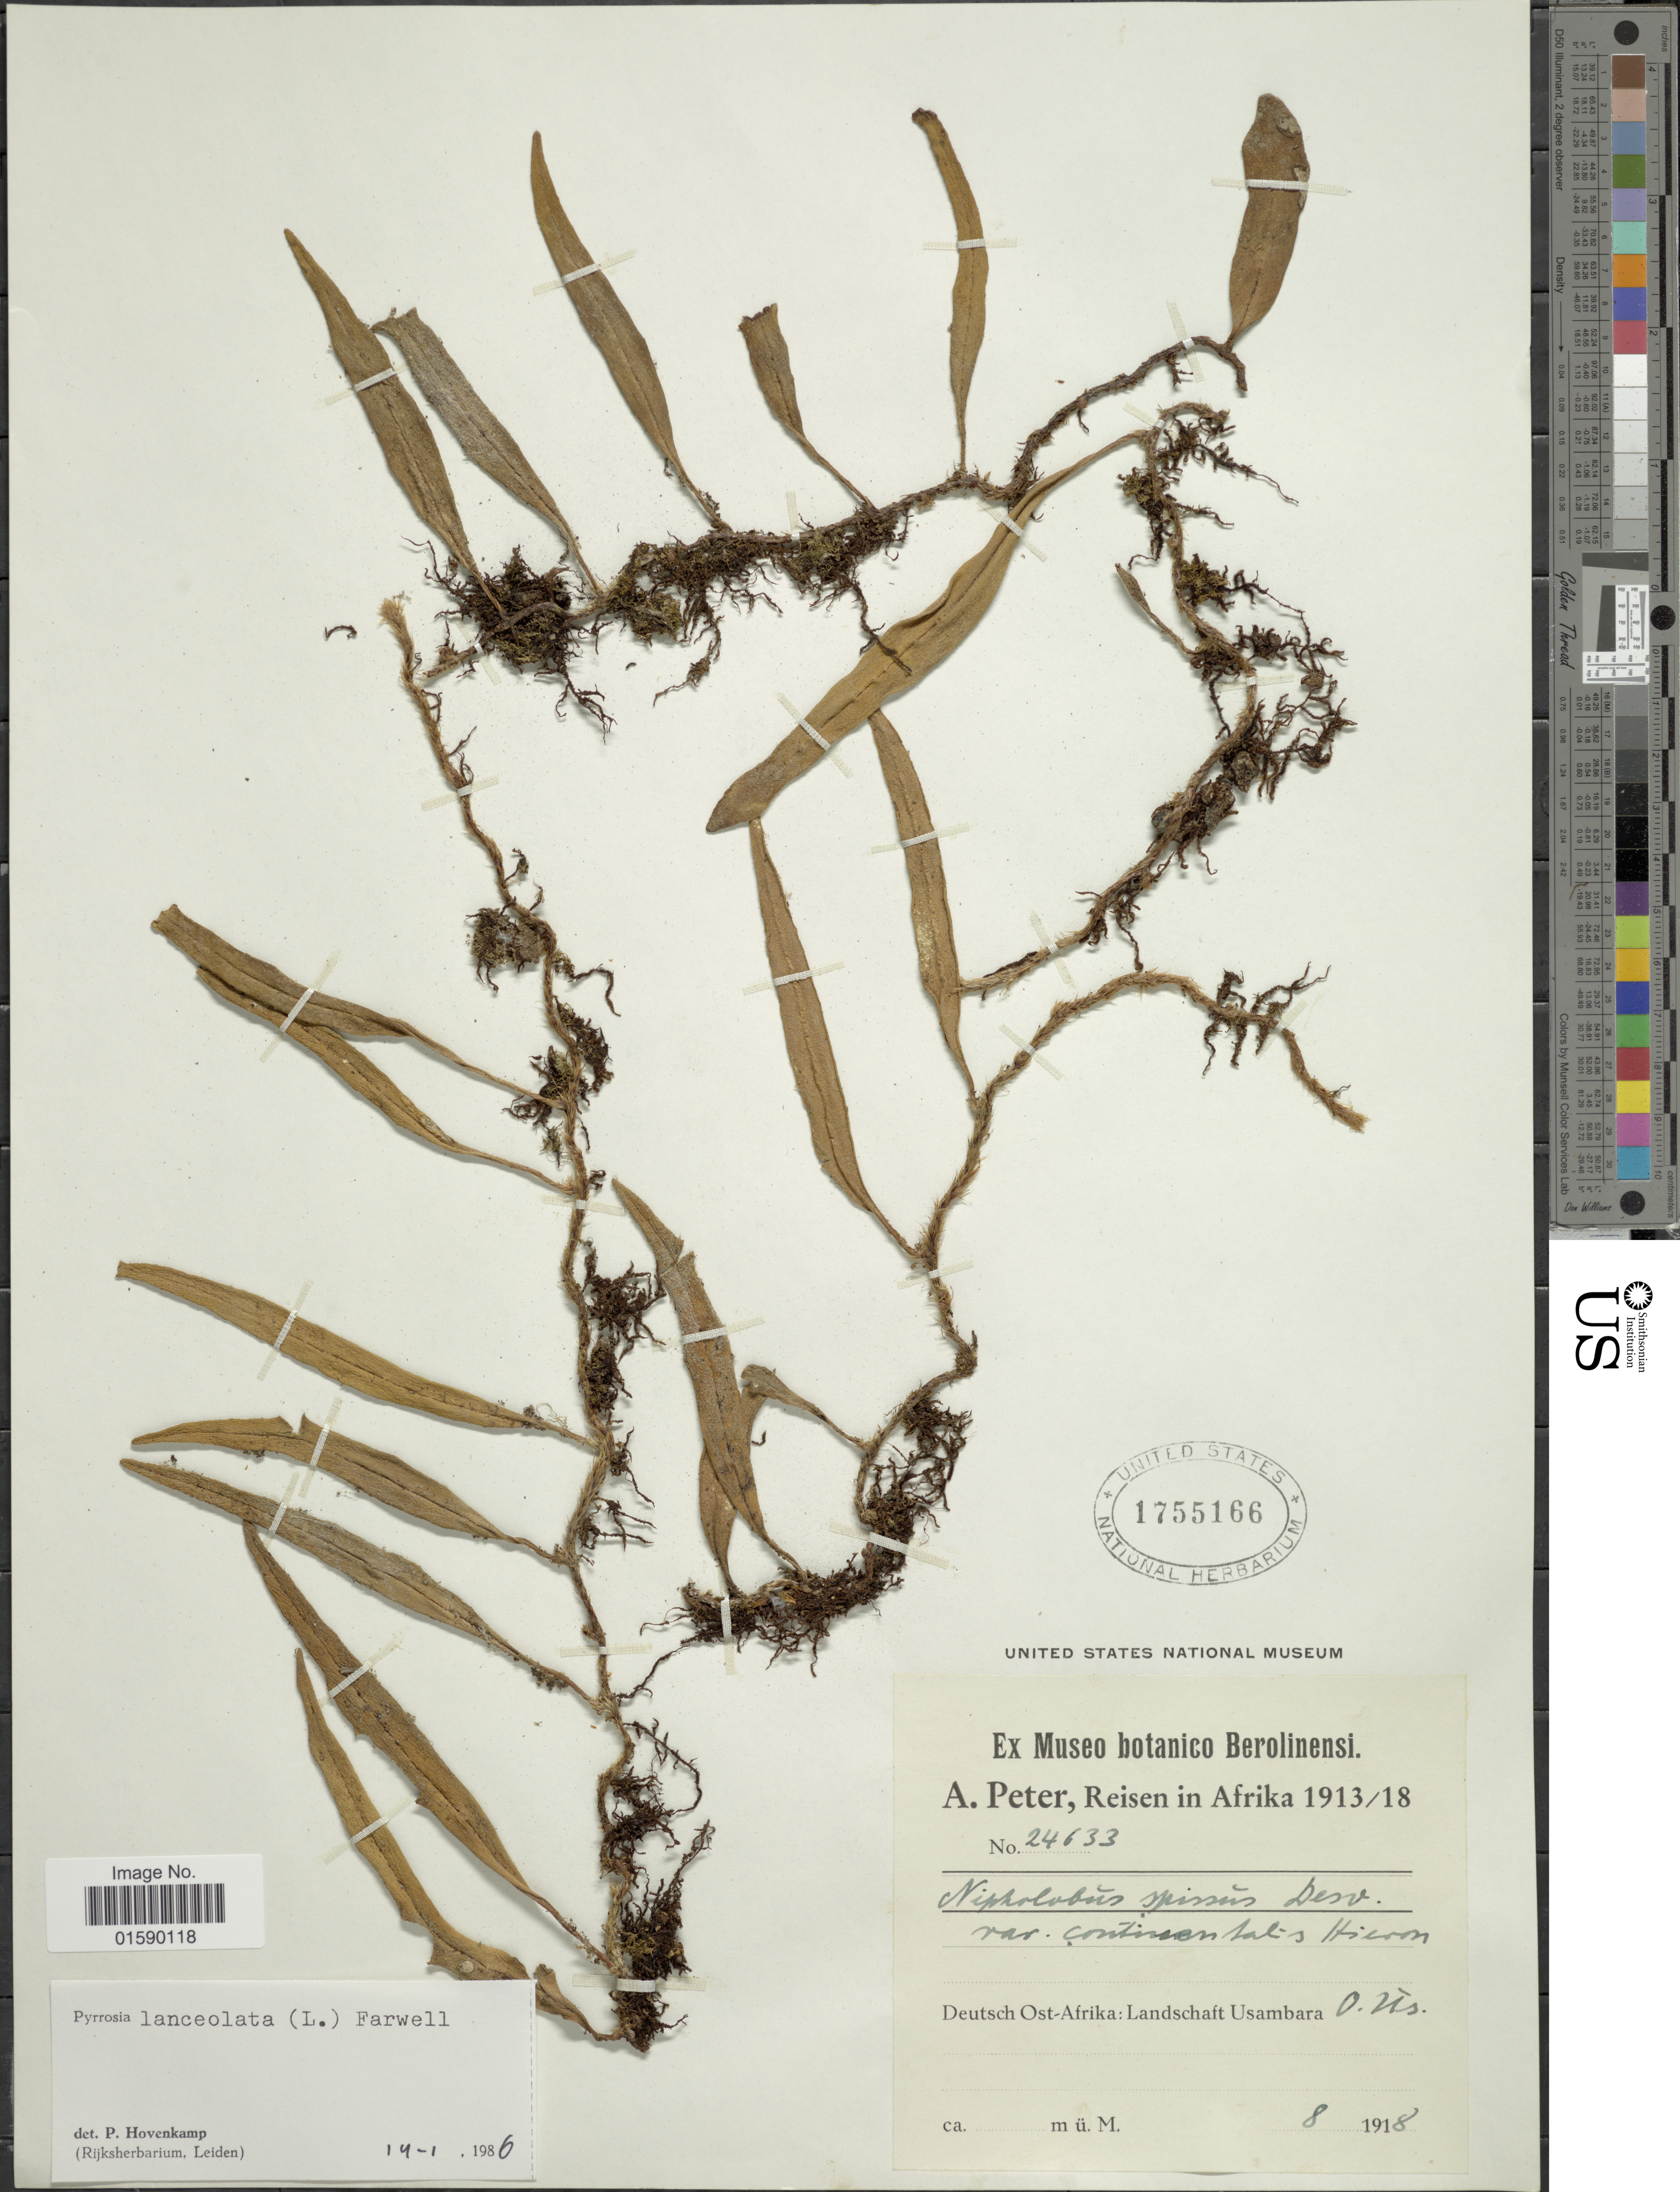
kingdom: Plantae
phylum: Tracheophyta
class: Polypodiopsida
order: Polypodiales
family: Polypodiaceae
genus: Pyrrosia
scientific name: Pyrrosia lanceolata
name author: (L.) Farw.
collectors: A. Peter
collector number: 24633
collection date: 1918-08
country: Tanzania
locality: Deutsch Ost-Afrika: Landschaft Usambara O. Us.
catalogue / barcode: US 1755166